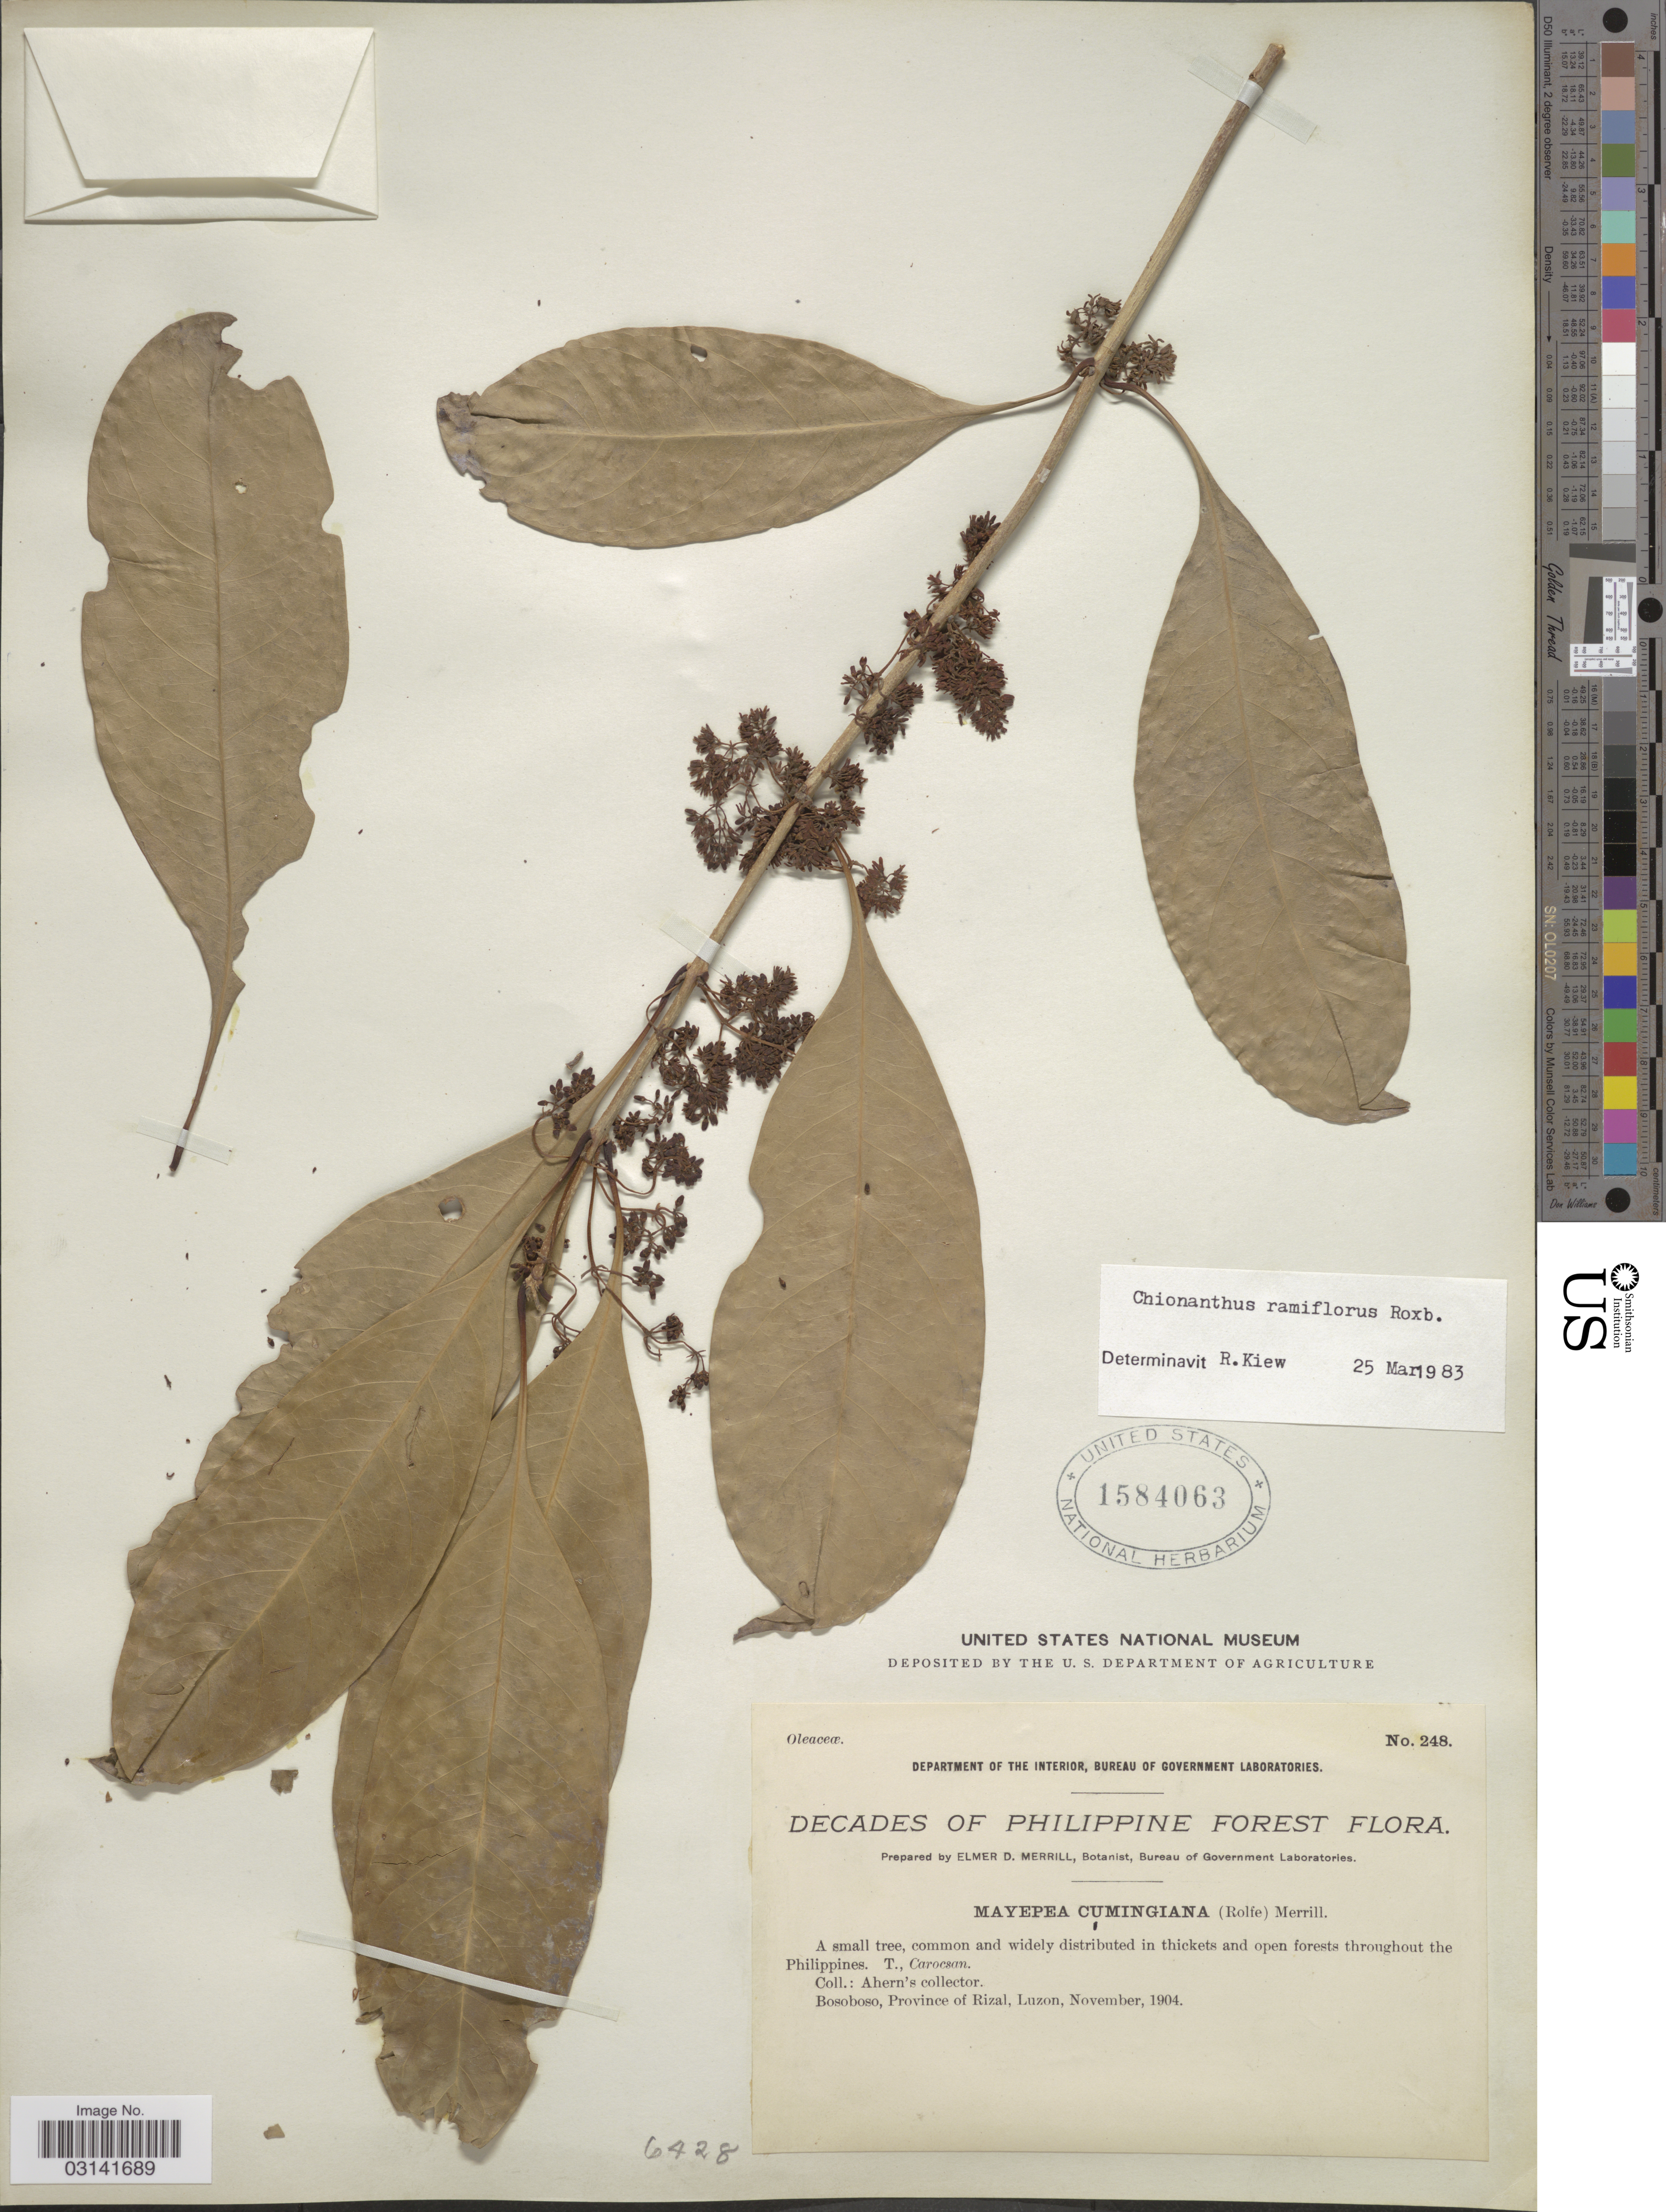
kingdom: Plantae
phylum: Tracheophyta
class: Magnoliopsida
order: Lamiales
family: Oleaceae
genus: Chionanthus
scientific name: Chionanthus ramiflorus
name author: Roxb.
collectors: Ahern's collector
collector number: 248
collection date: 1904-11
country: Philippines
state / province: Calabarzon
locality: Bosoboso, Province of Rizal, Luzon.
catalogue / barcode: US 1584063